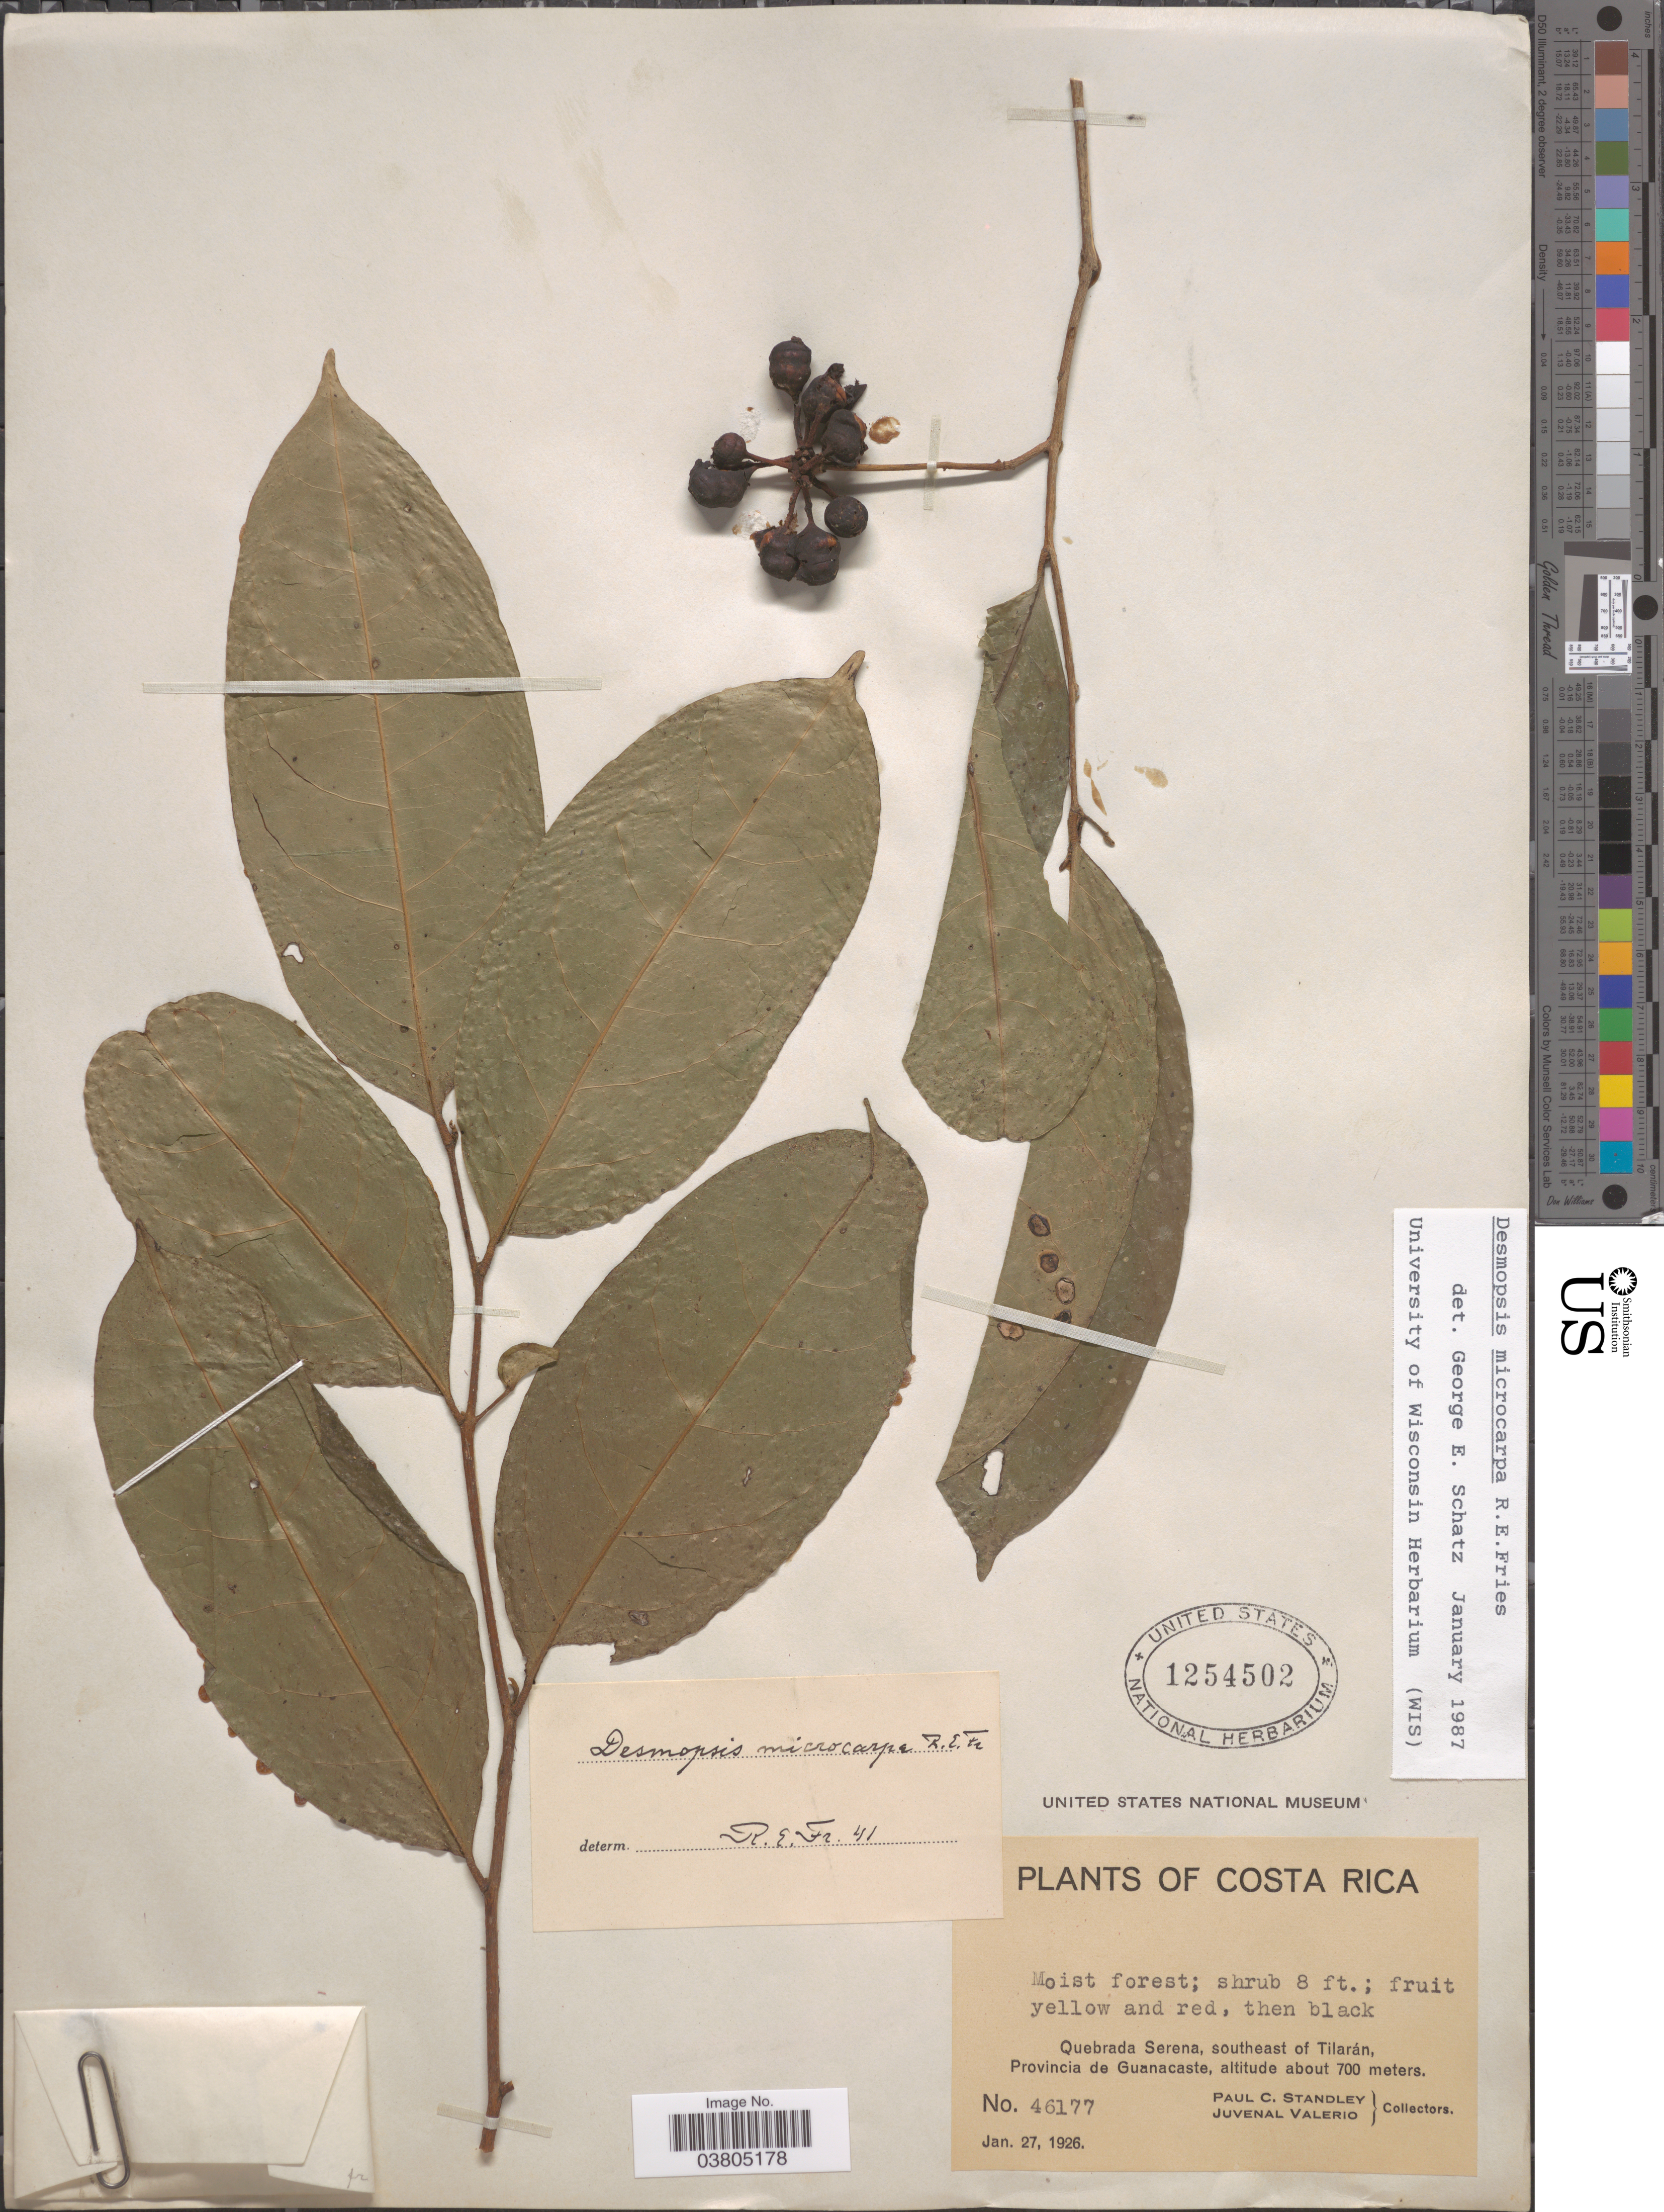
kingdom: Plantae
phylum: Tracheophyta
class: Magnoliopsida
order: Magnoliales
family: Annonaceae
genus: Desmopsis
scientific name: Desmopsis microcarpa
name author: R.E. Fr.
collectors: P. C. Standley & J. Valerio R.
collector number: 46177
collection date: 1926-01-27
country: Costa Rica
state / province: Guanacaste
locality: Quebrada Serena, southeast of Tilarán.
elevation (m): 700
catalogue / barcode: US 1254502